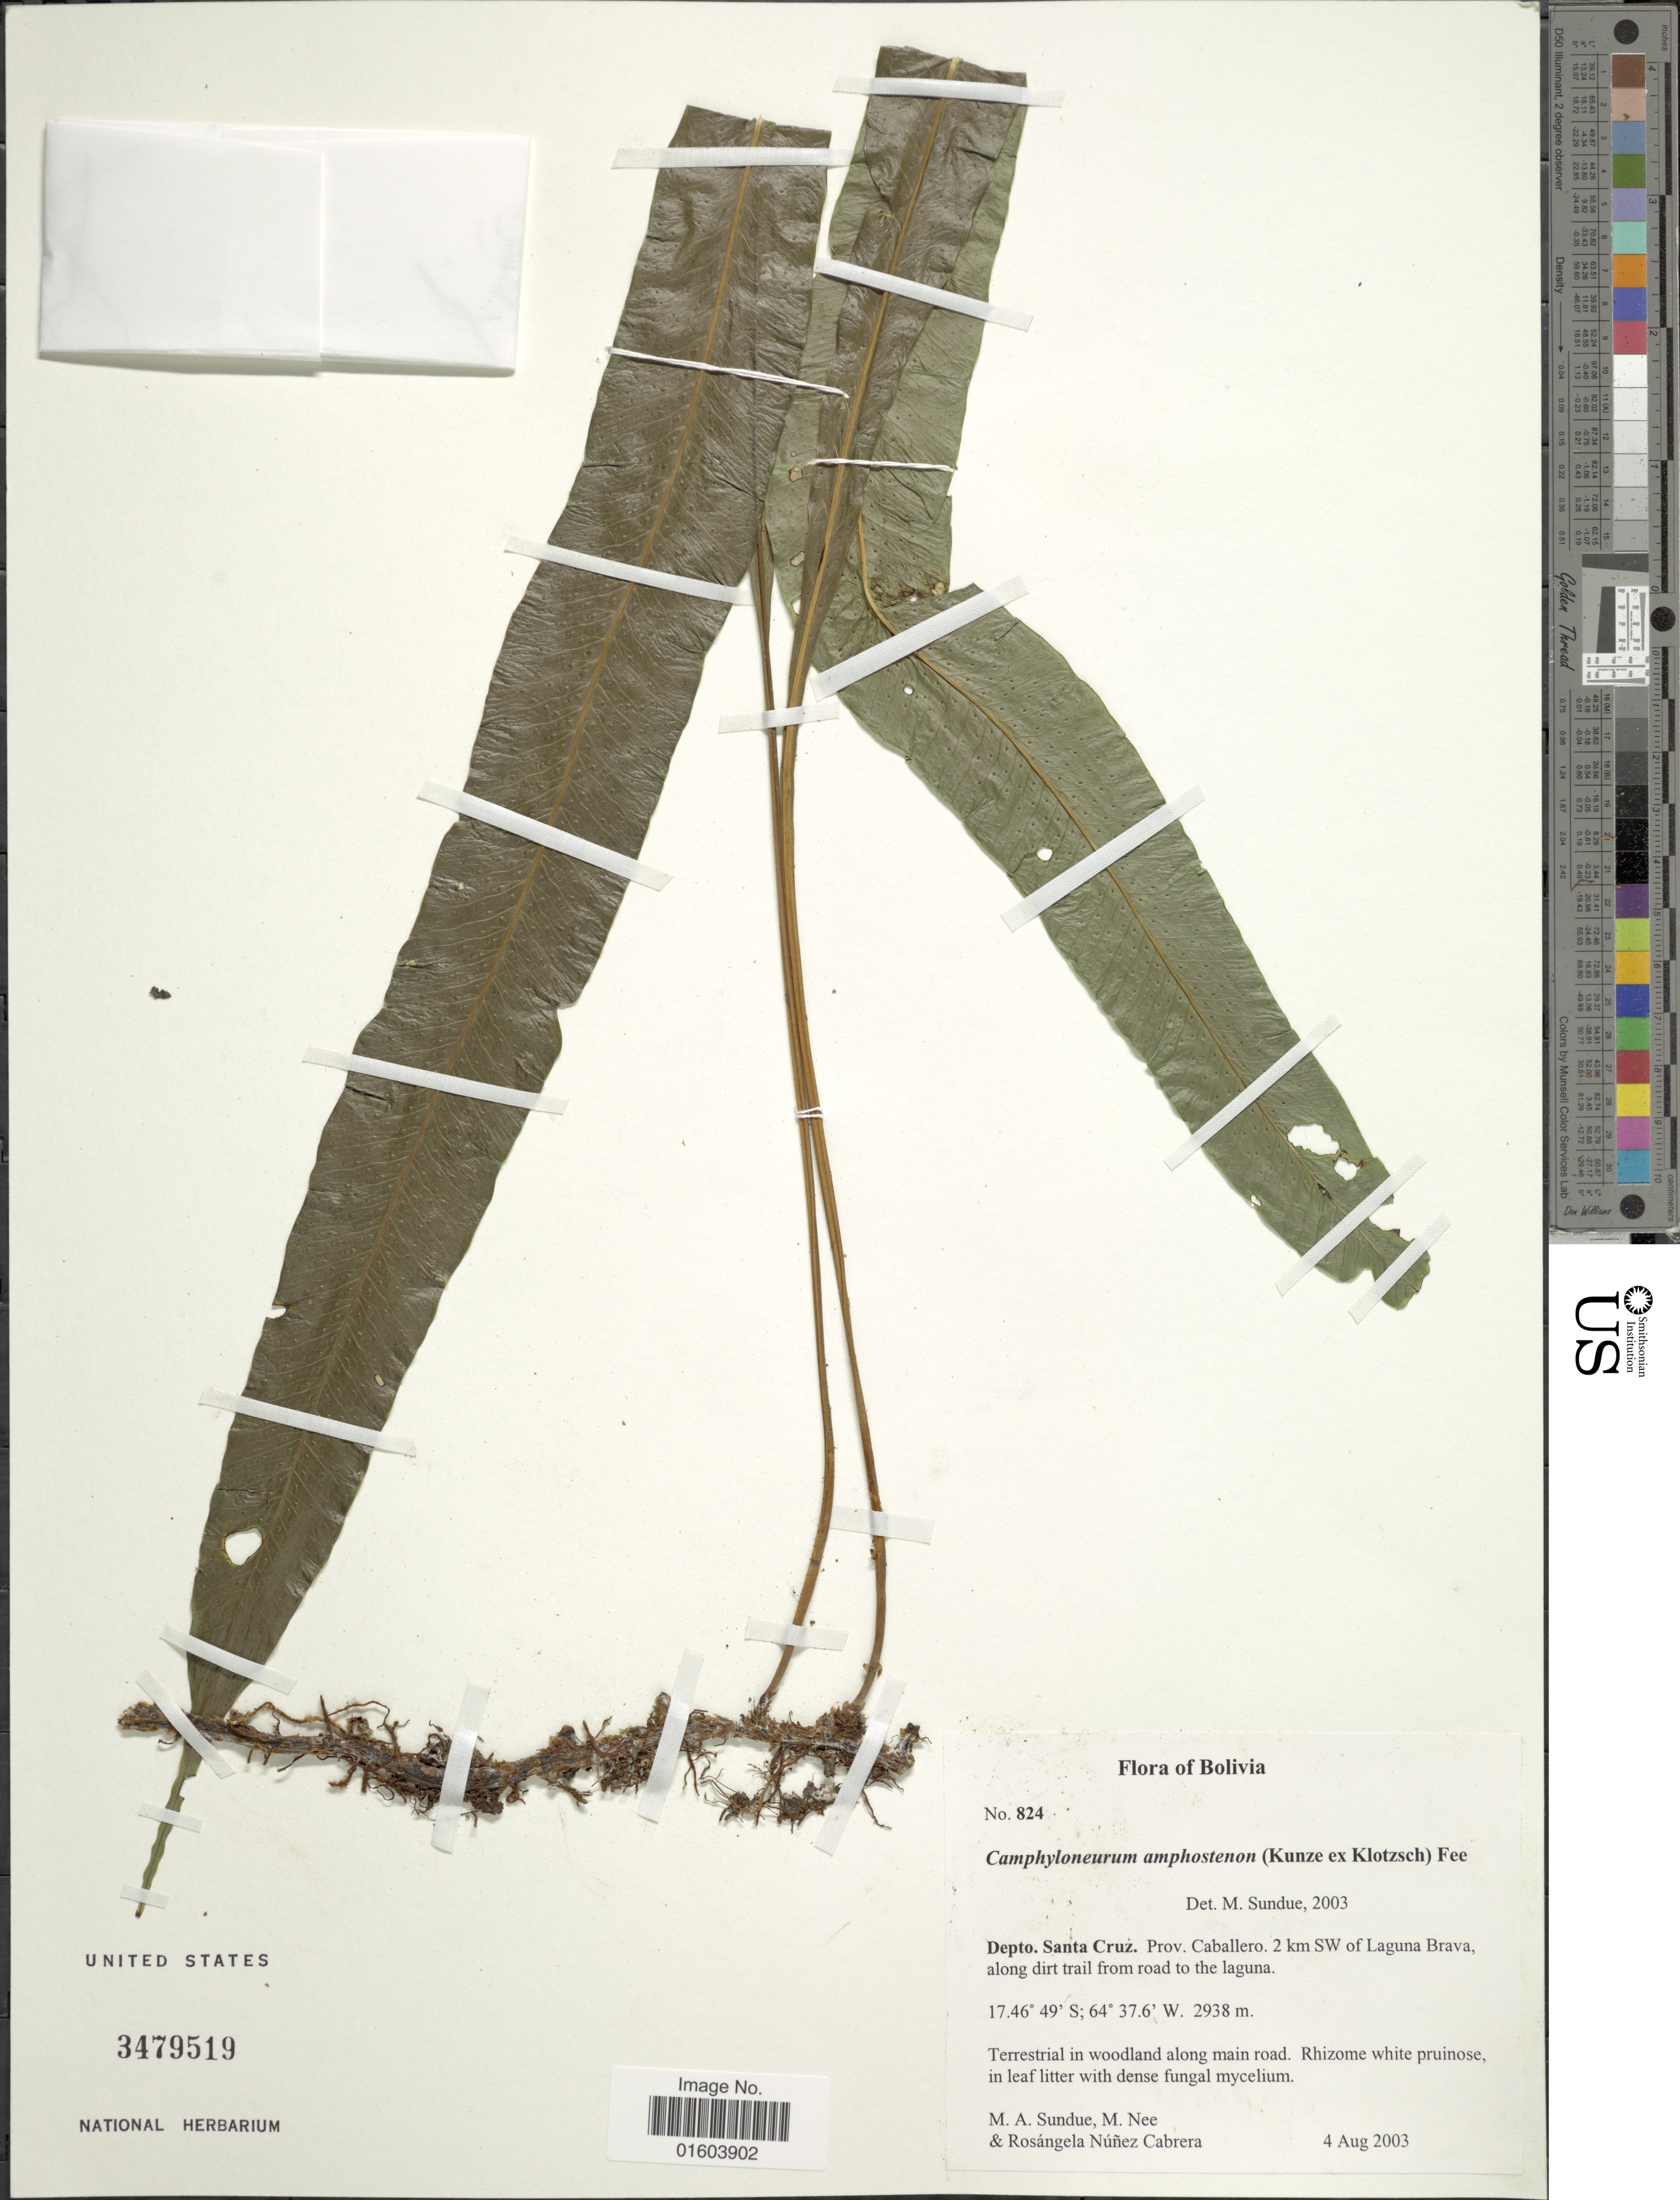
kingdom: Plantae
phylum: Tracheophyta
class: Polypodiopsida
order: Polypodiales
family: Polypodiaceae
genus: Campyloneurum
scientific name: Campyloneurum amphostenon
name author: (Kunze ex Klotzsch) Fée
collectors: M. Sundue, M. Nee & R. Núnez Cabrera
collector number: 824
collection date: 2003-08-04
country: Bolivia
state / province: Santa Cruz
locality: Bolivia, Depto. Santa Cruz. Prov. Caballero. 2 km SW of Laguna Brava along dirt trail.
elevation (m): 2938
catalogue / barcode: US 3479519